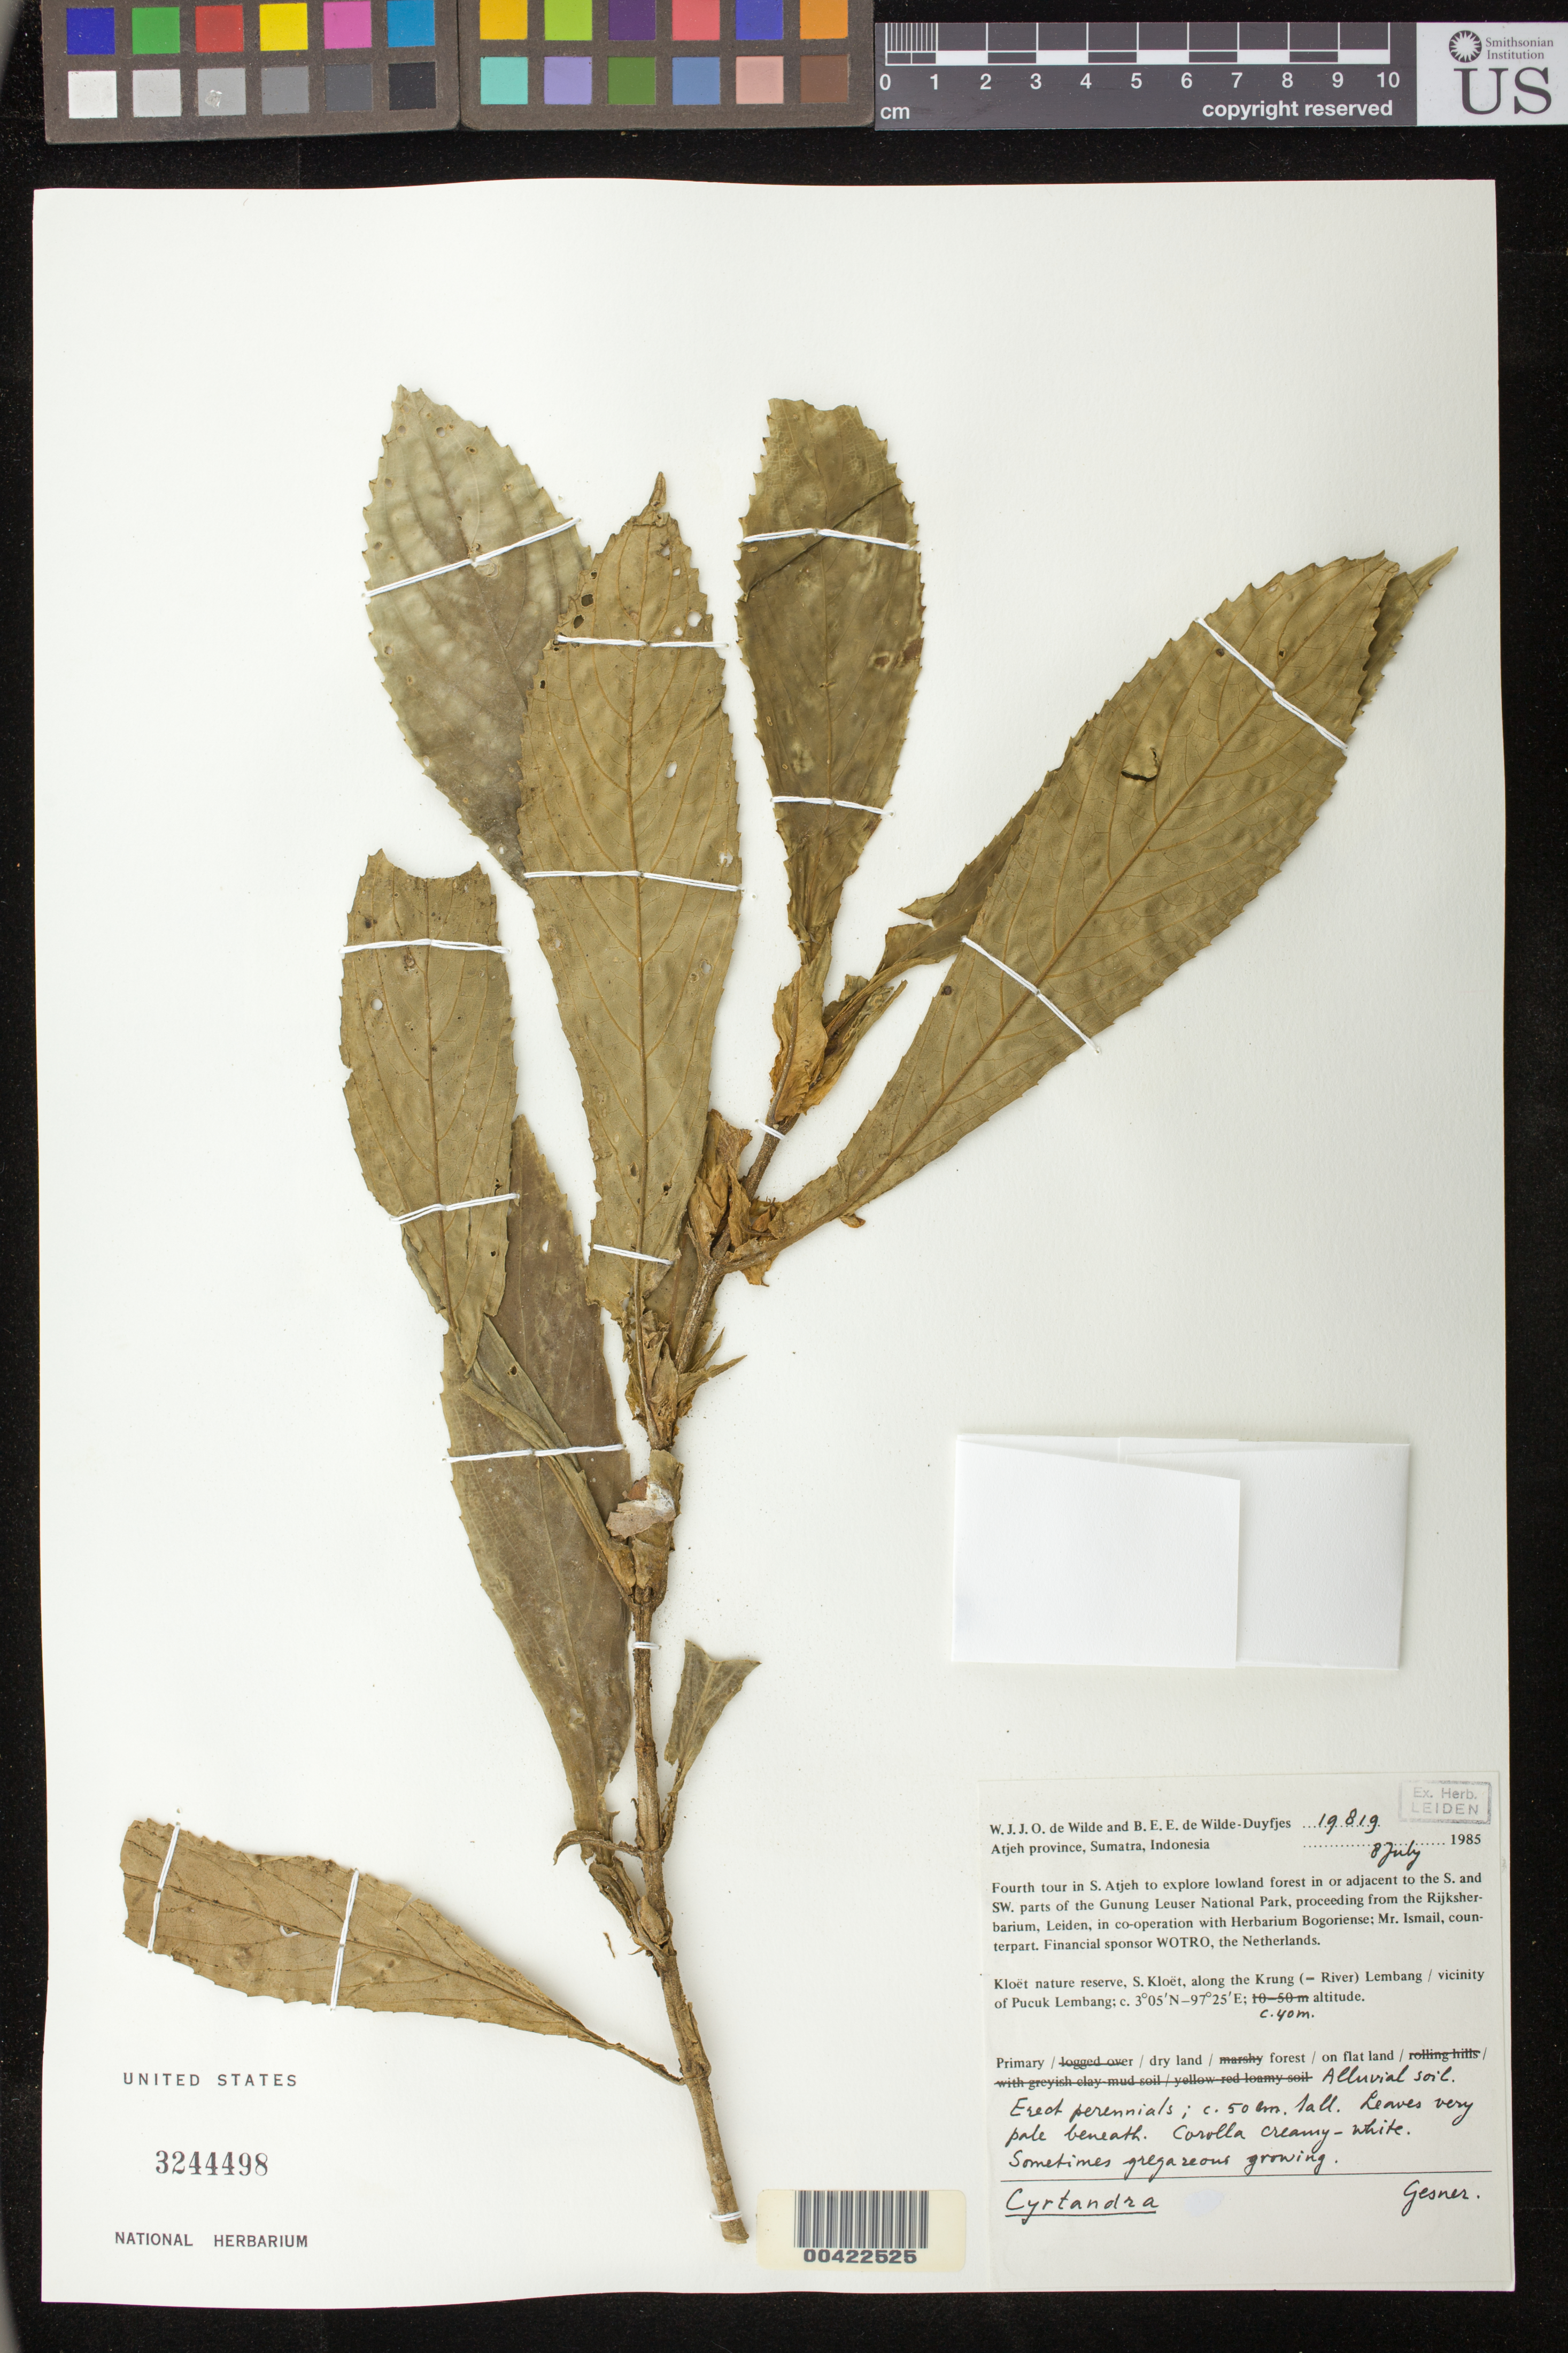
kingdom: Plantae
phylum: Tracheophyta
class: Magnoliopsida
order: Lamiales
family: Gesneriaceae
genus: Cyrtandra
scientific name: Cyrtandra sp.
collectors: W. J. de Wilde & B. E. de Wilde-Duyfjes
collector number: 19819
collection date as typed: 08 Jul 1985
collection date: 1985-07-08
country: Indonesia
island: Sumatra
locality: Aceh, Ssw part of the gunumg leuser national park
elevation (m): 40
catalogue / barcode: US 3244498